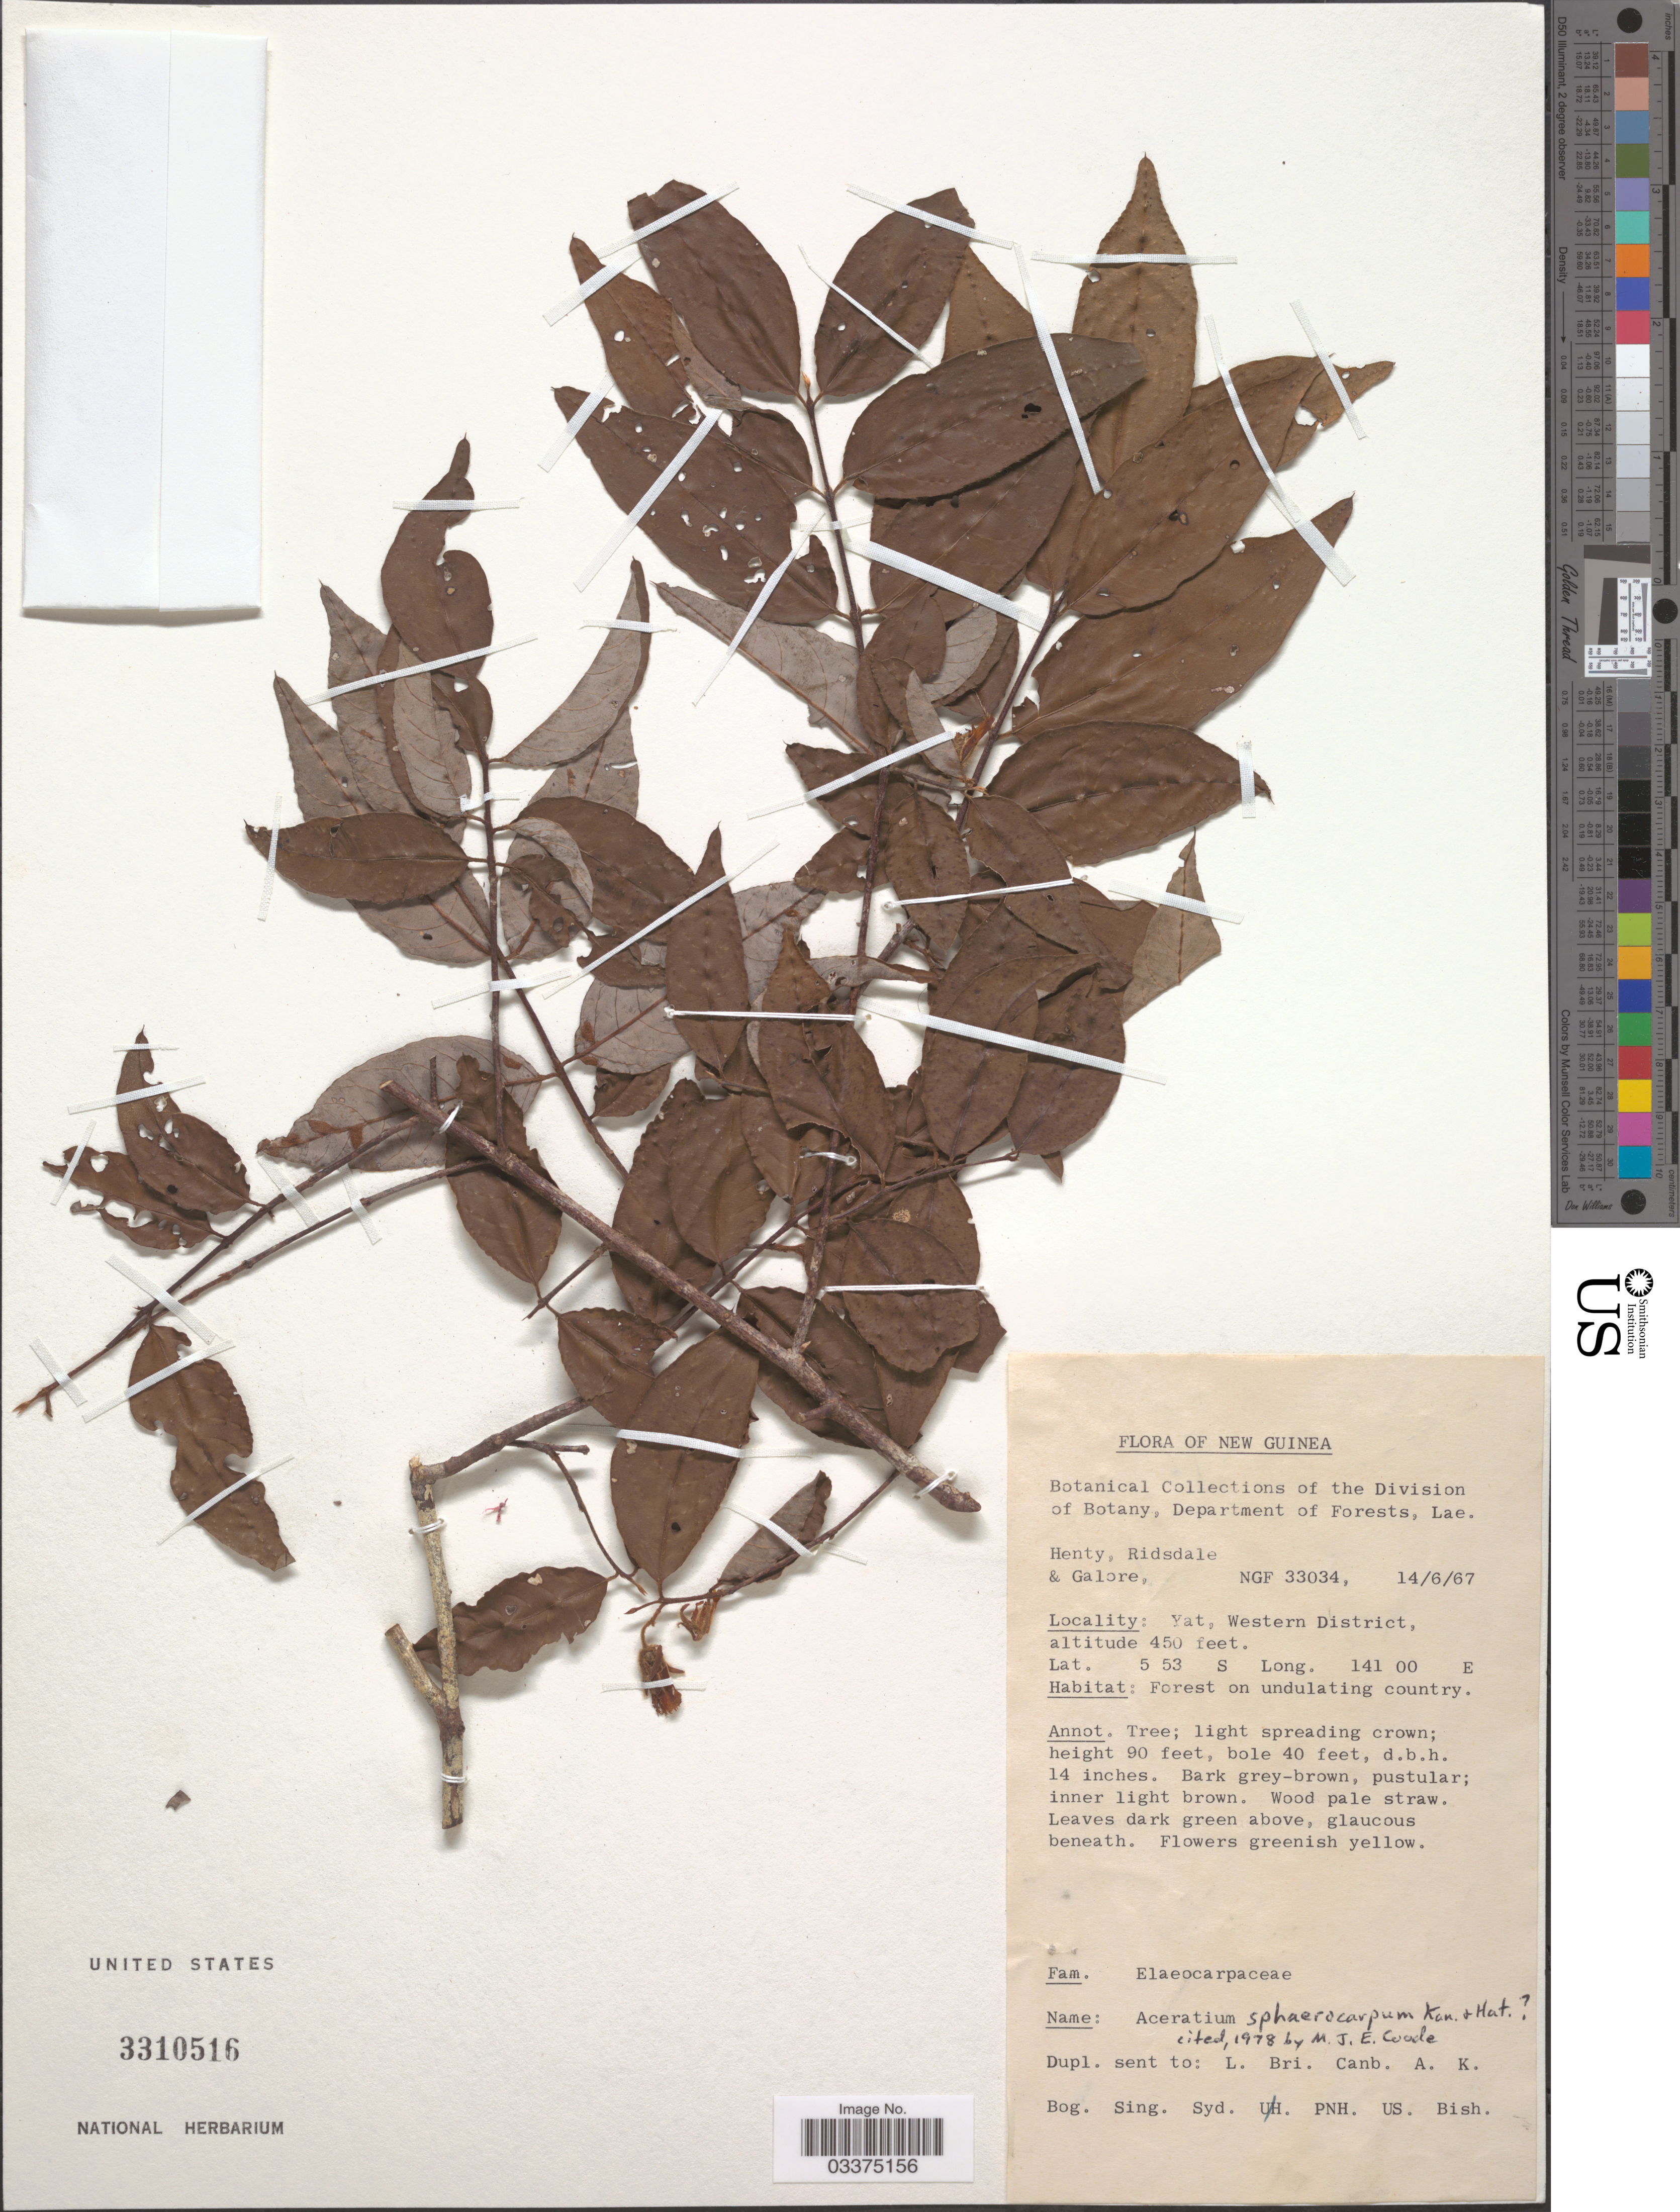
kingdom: Plantae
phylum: Tracheophyta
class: Magnoliopsida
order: Oxalidales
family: Elaeocarpaceae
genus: Aceratium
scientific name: Aceratium sphaerocarpum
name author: Kaneh. & Hatus.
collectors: -. Henty, -. Ridsdale & -. Galore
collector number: NGF 33034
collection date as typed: Transcribed d/m/y: 14/6/67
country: Papua New Guinea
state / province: Manus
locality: New Guinea. Yat, Western District.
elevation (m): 137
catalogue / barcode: US 3310516